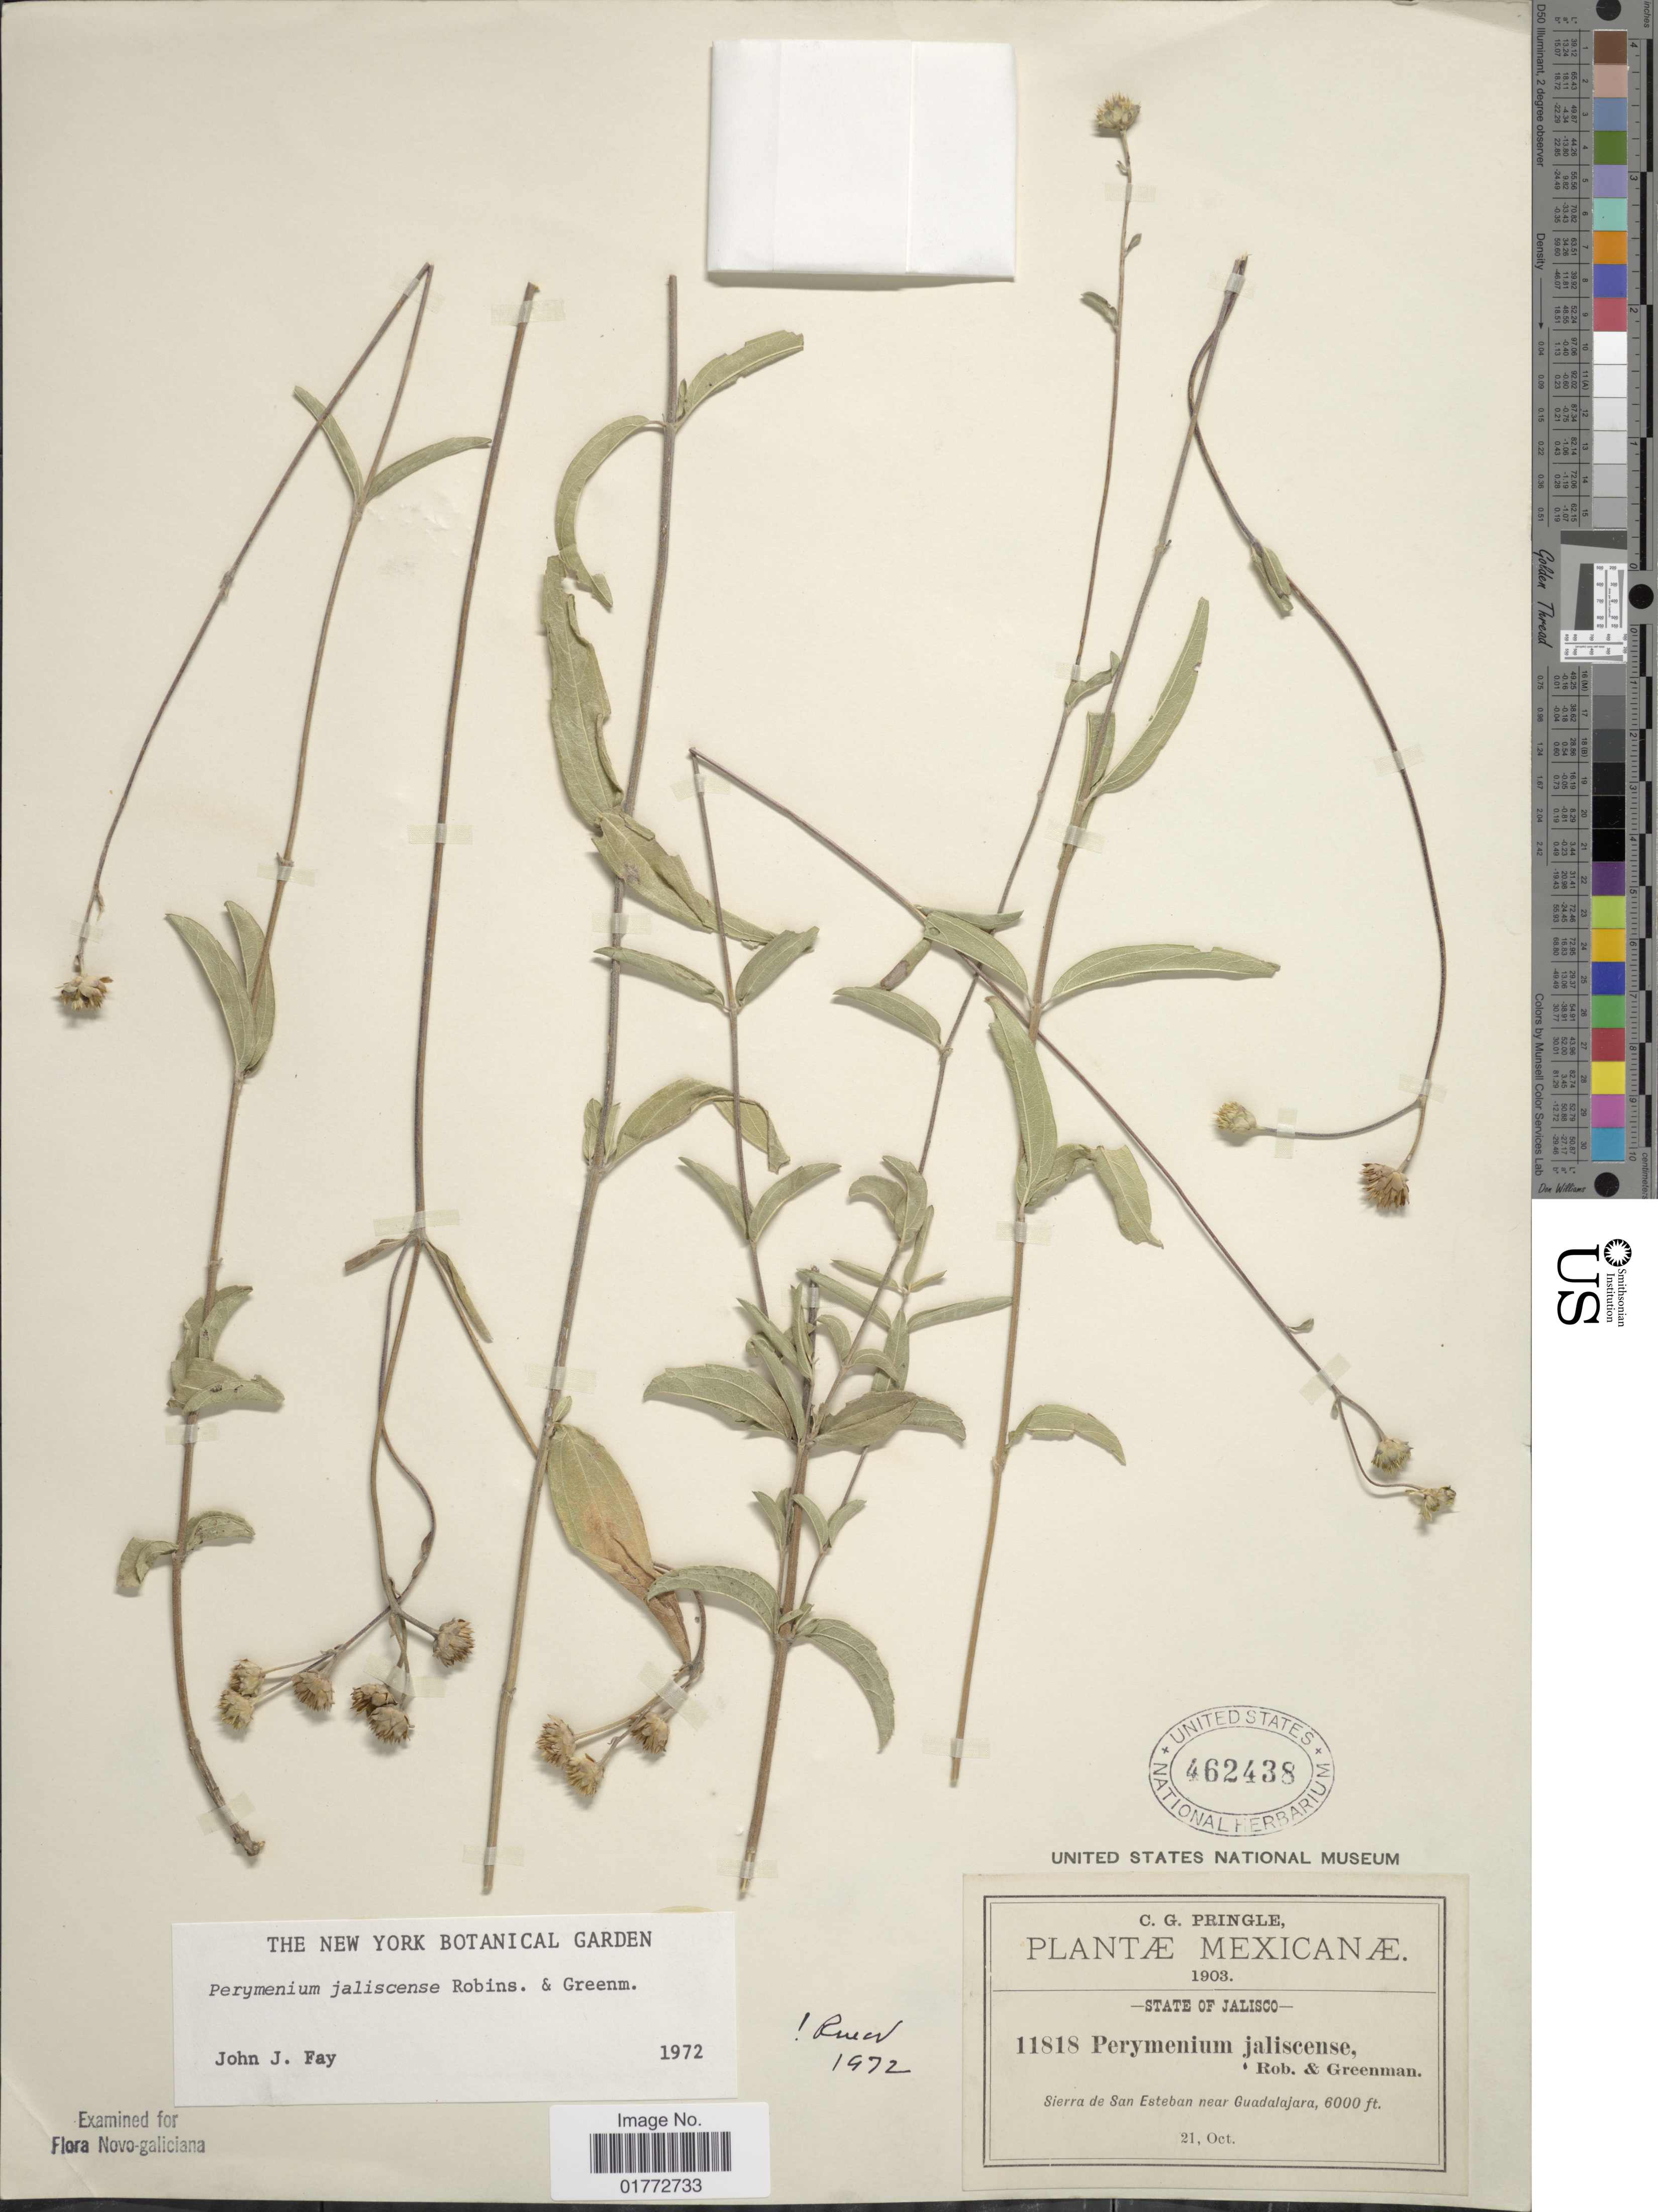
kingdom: Plantae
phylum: Tracheophyta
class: Magnoliopsida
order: Asterales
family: Asteraceae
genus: Perymenium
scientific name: Perymenium jaliscense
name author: B.L. Rob. & Greenm.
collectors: C. G. Pringle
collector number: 11818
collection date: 1903-10-21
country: Mexico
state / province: Jalisco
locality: Sierra de San Esteban near Guadalajara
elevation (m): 1829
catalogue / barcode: US 462438